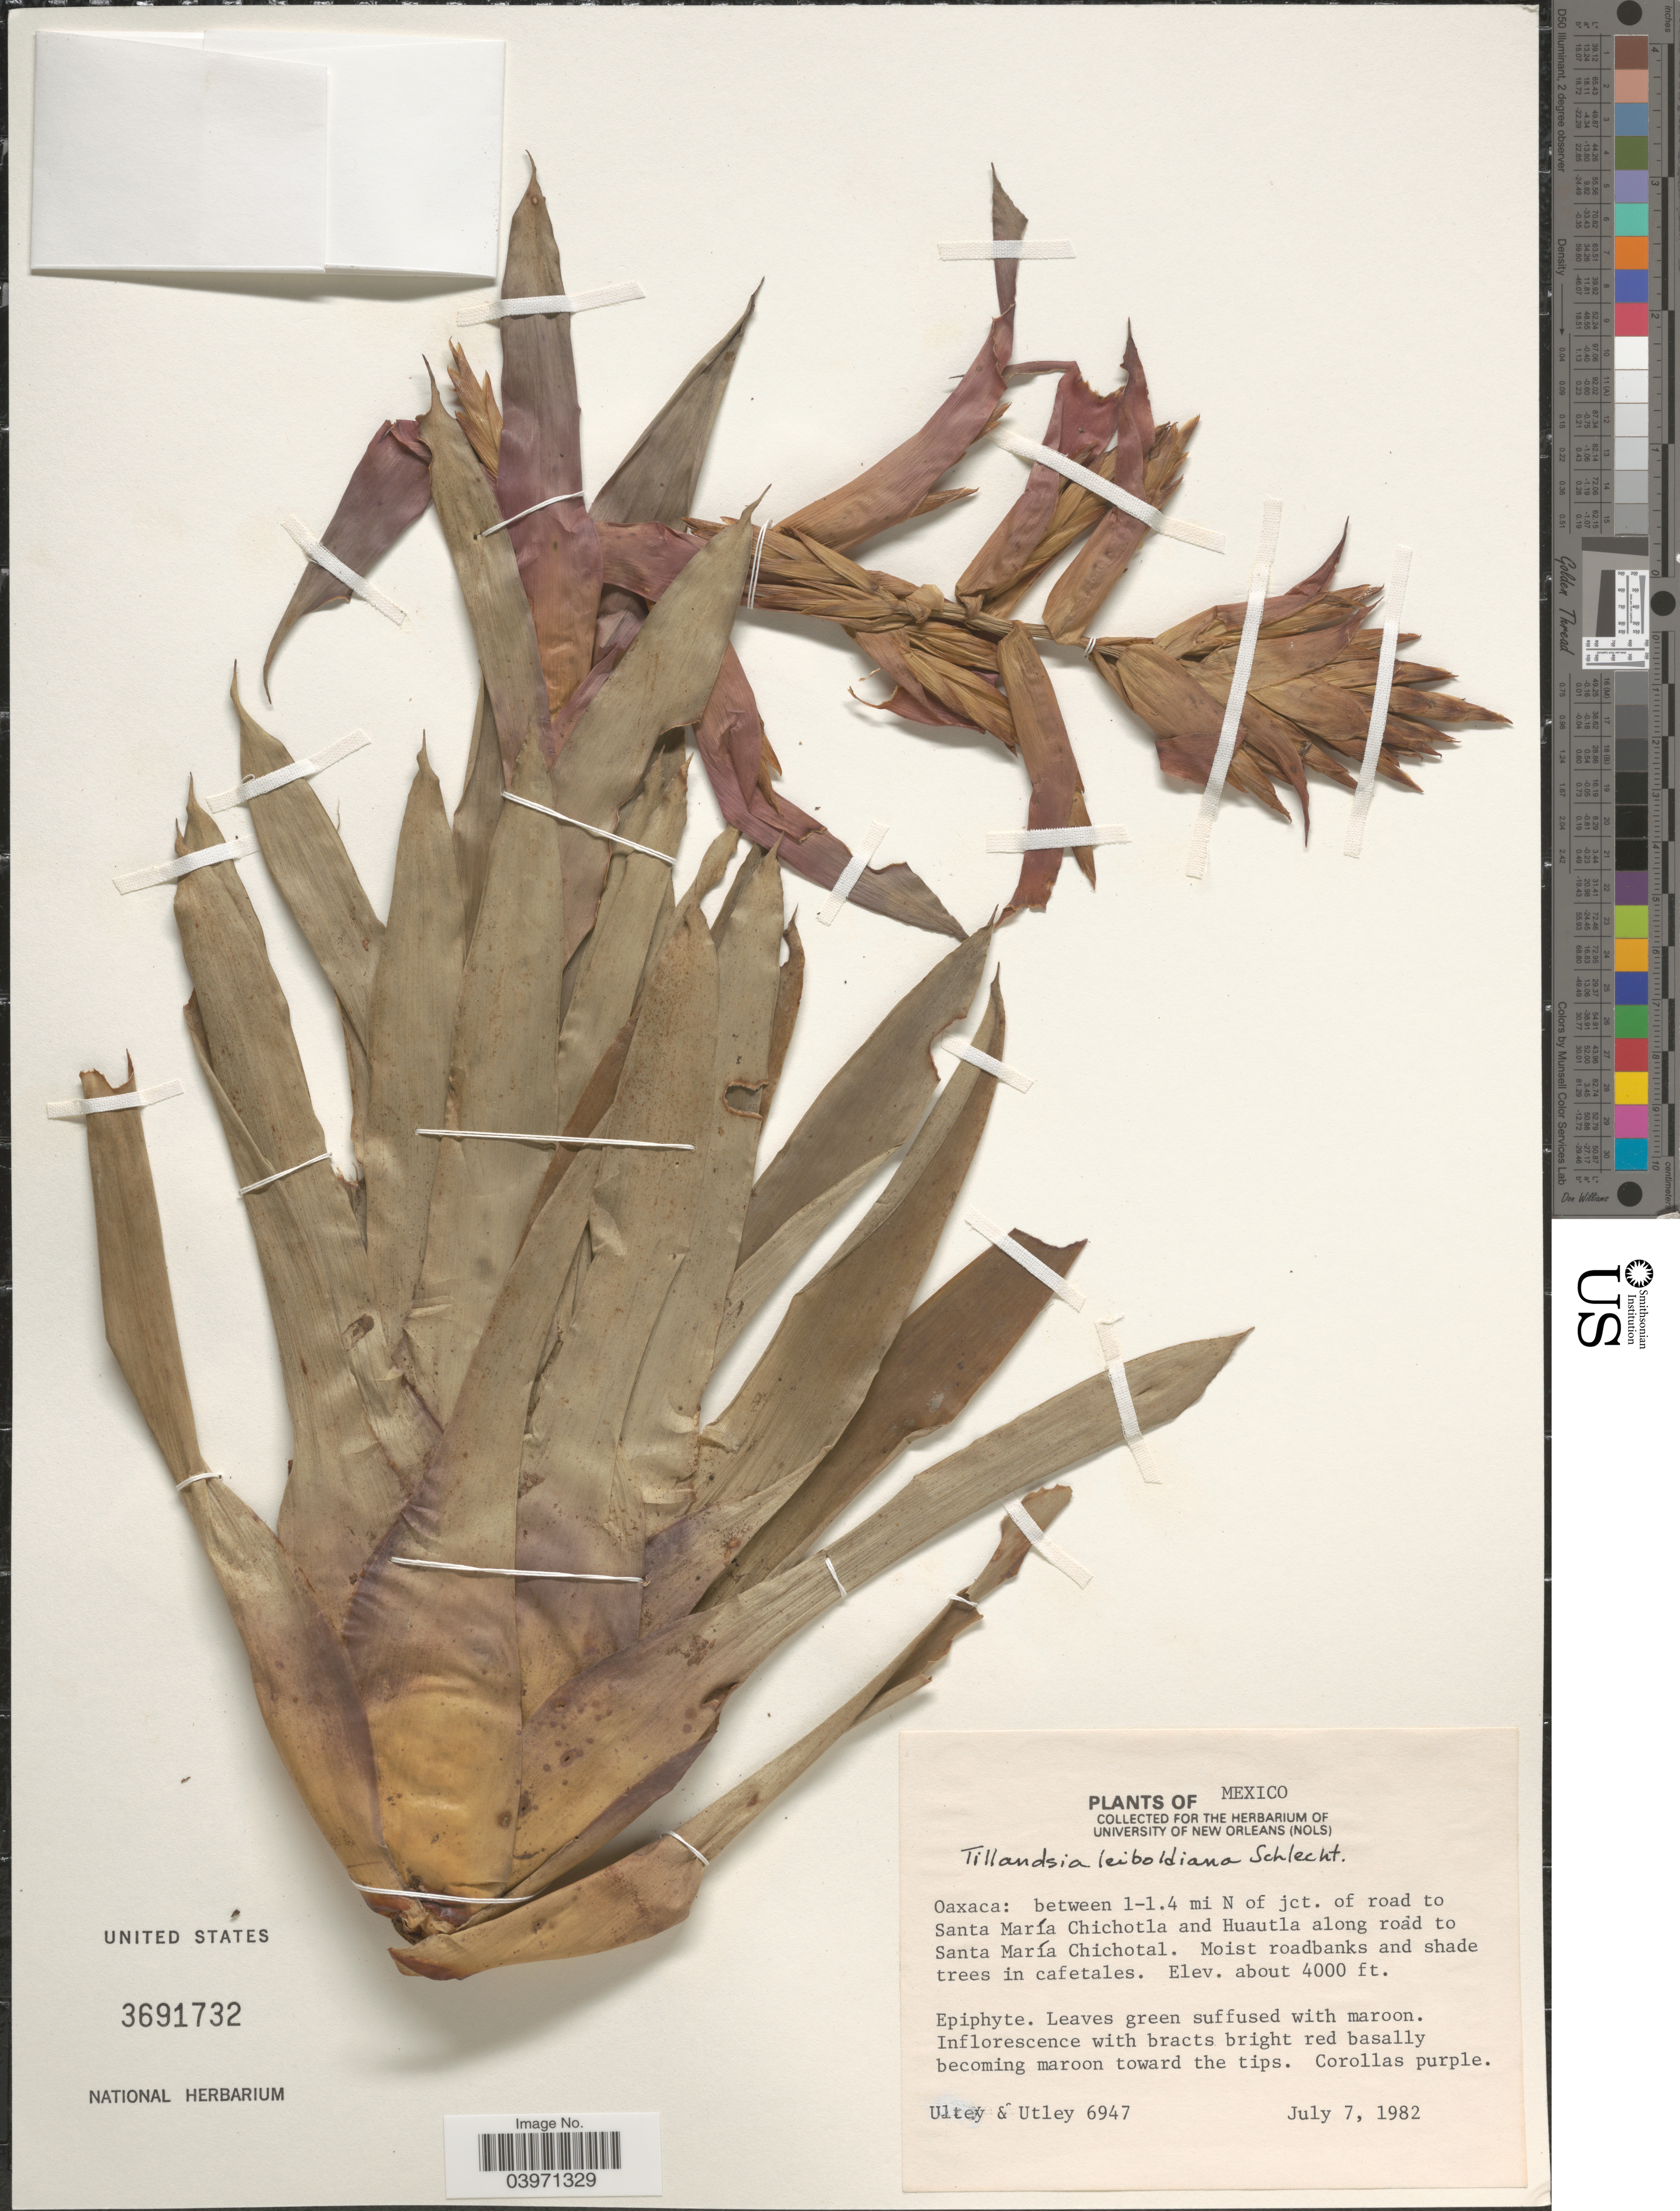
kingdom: Plantae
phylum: Tracheophyta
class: Liliopsida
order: Poales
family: Bromeliaceae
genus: Tillandsia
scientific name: Tillandsia leiboldiana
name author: Schltdl.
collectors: Utley & Utley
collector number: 6947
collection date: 1982-07-07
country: Mexico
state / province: Oaxaca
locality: Between 1-1.4 mi N of jct. of road to Santa María Chichotla and Huautla along road to Santa María Chichotal.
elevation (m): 1219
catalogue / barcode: US 3691732